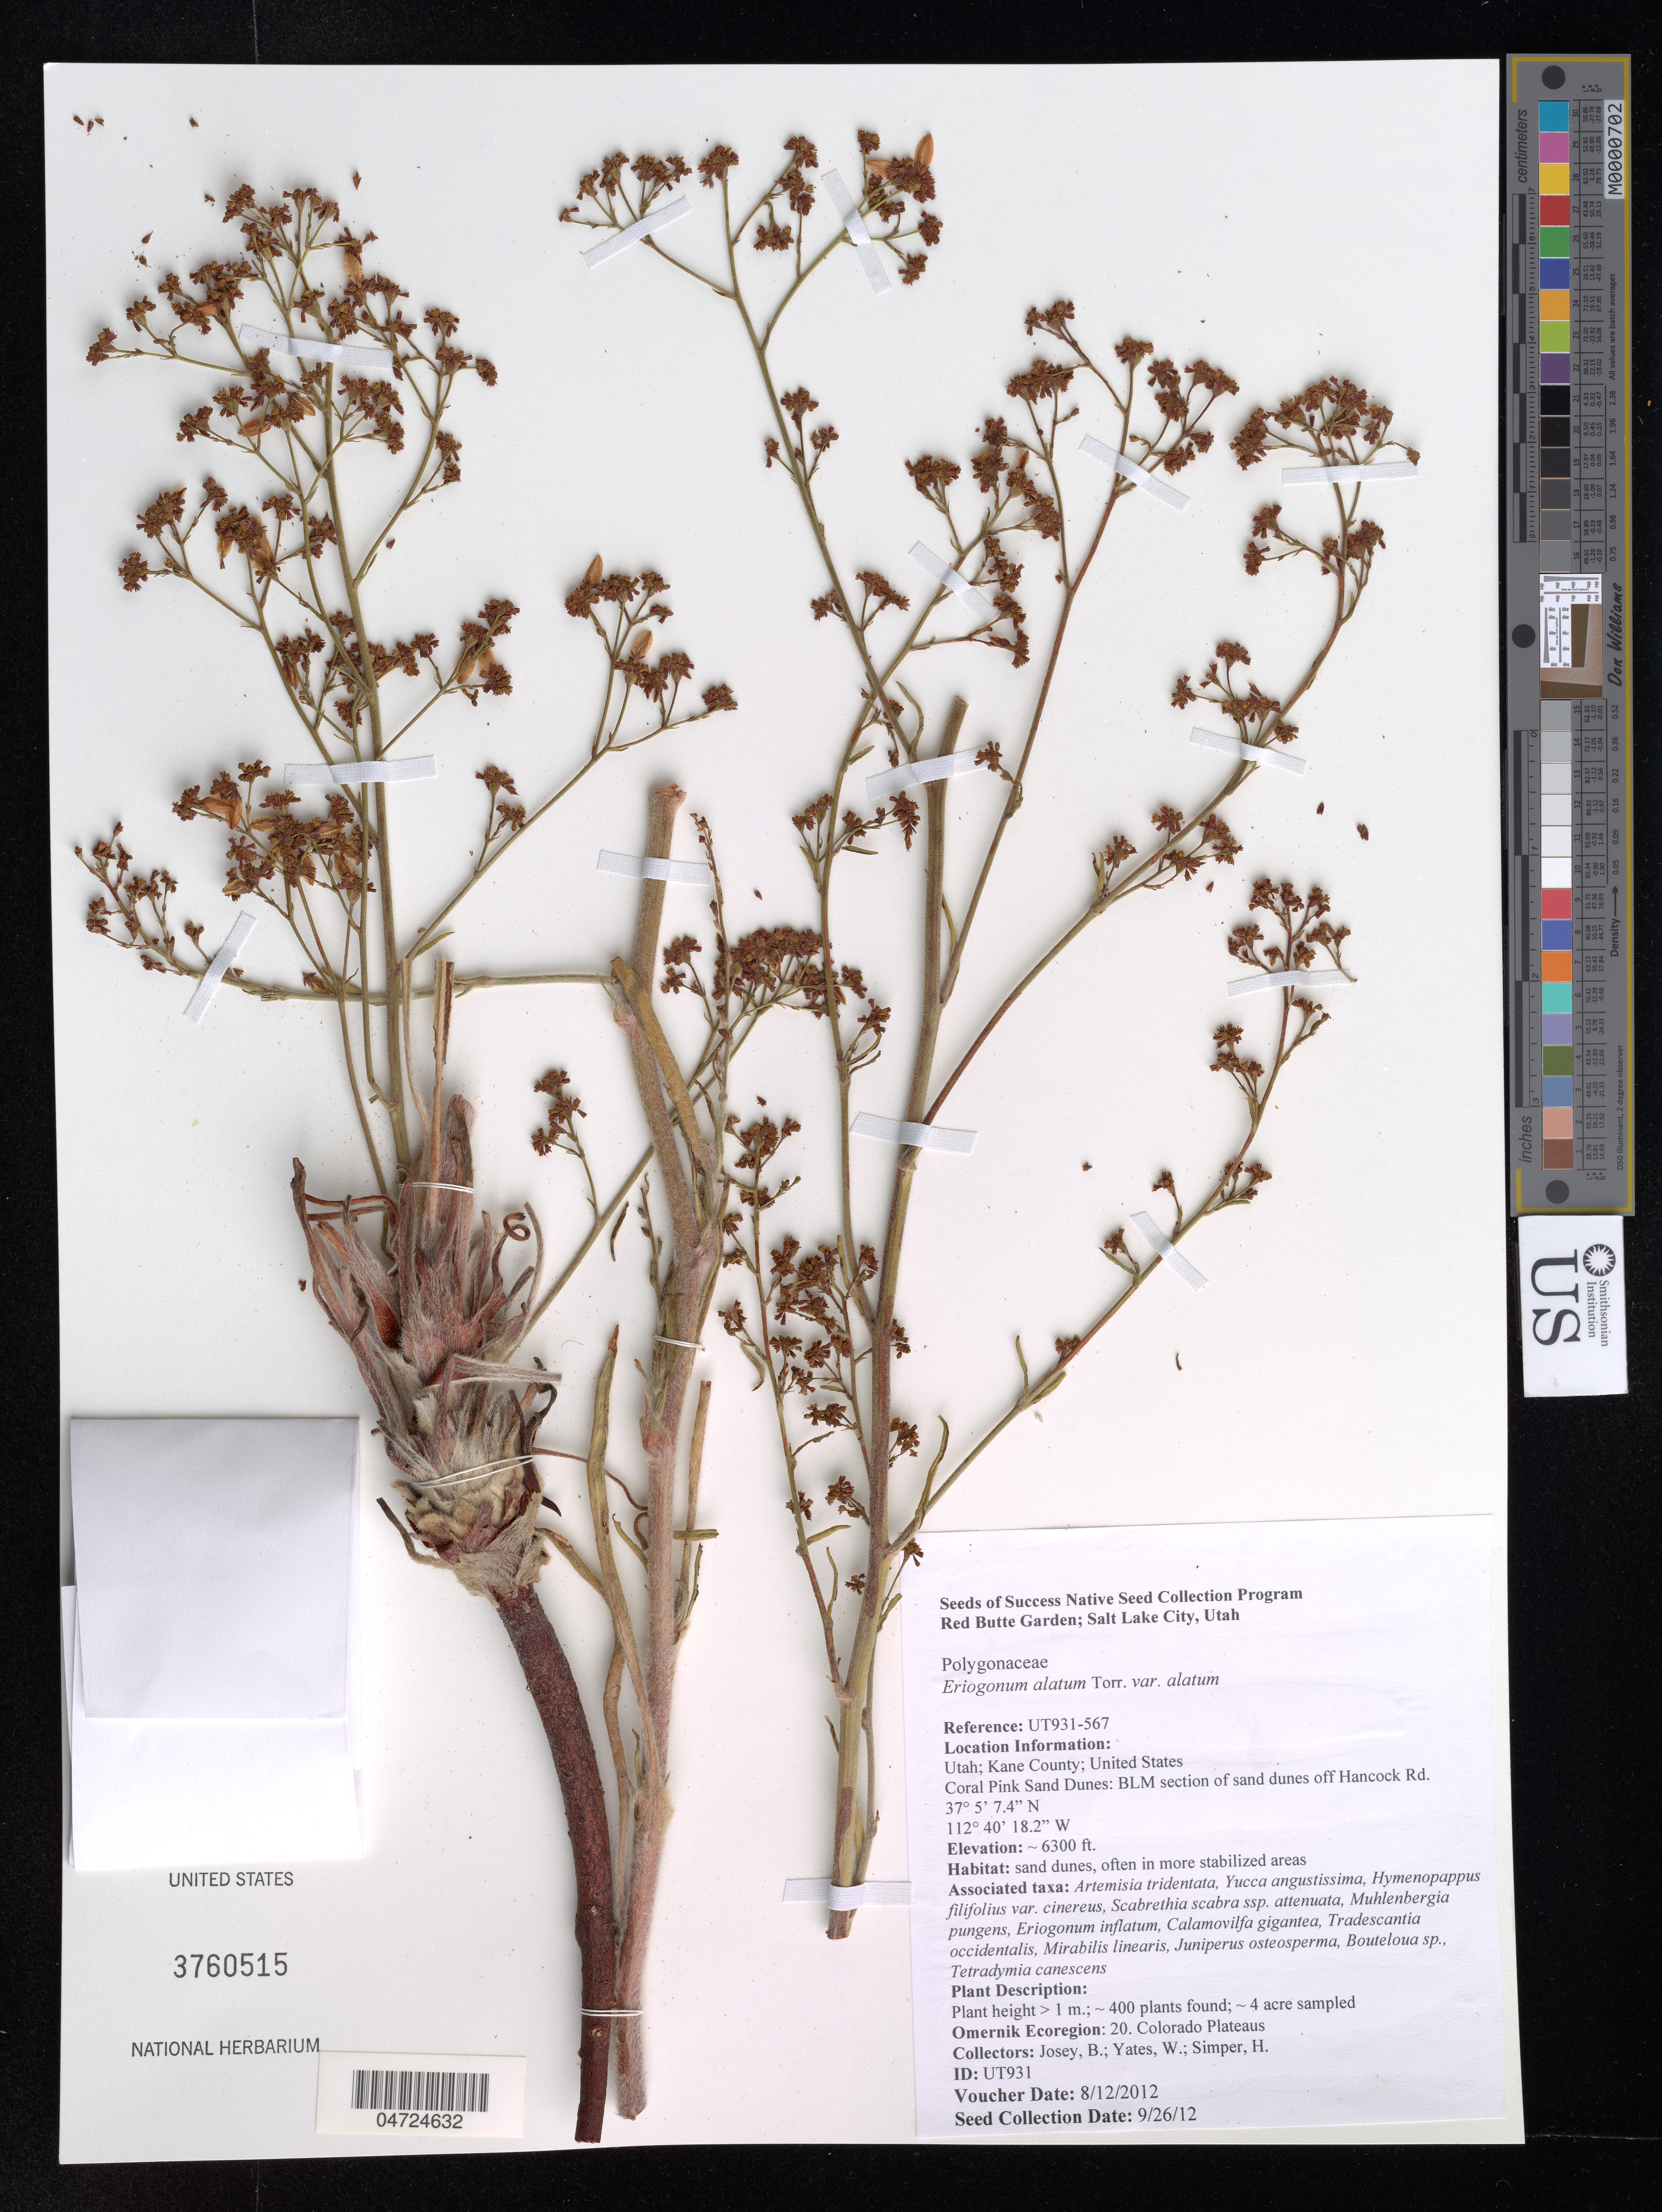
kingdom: Plantae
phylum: Tracheophyta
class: Magnoliopsida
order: Caryophyllales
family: Polygonaceae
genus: Eriogonum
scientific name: Eriogonum alatum var. alatum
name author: Torr.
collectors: B. Josey, W. Yates & H. Simper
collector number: UT931-567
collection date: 2012-08-12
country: United States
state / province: Utah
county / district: Kane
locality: Kane County. Coral Pink Sand Dunes: BLM section of sand dunes off Hancock Rd. Omernik Ecoregion: 20. Colorado Plateaus.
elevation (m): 1920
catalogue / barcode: US 3760515